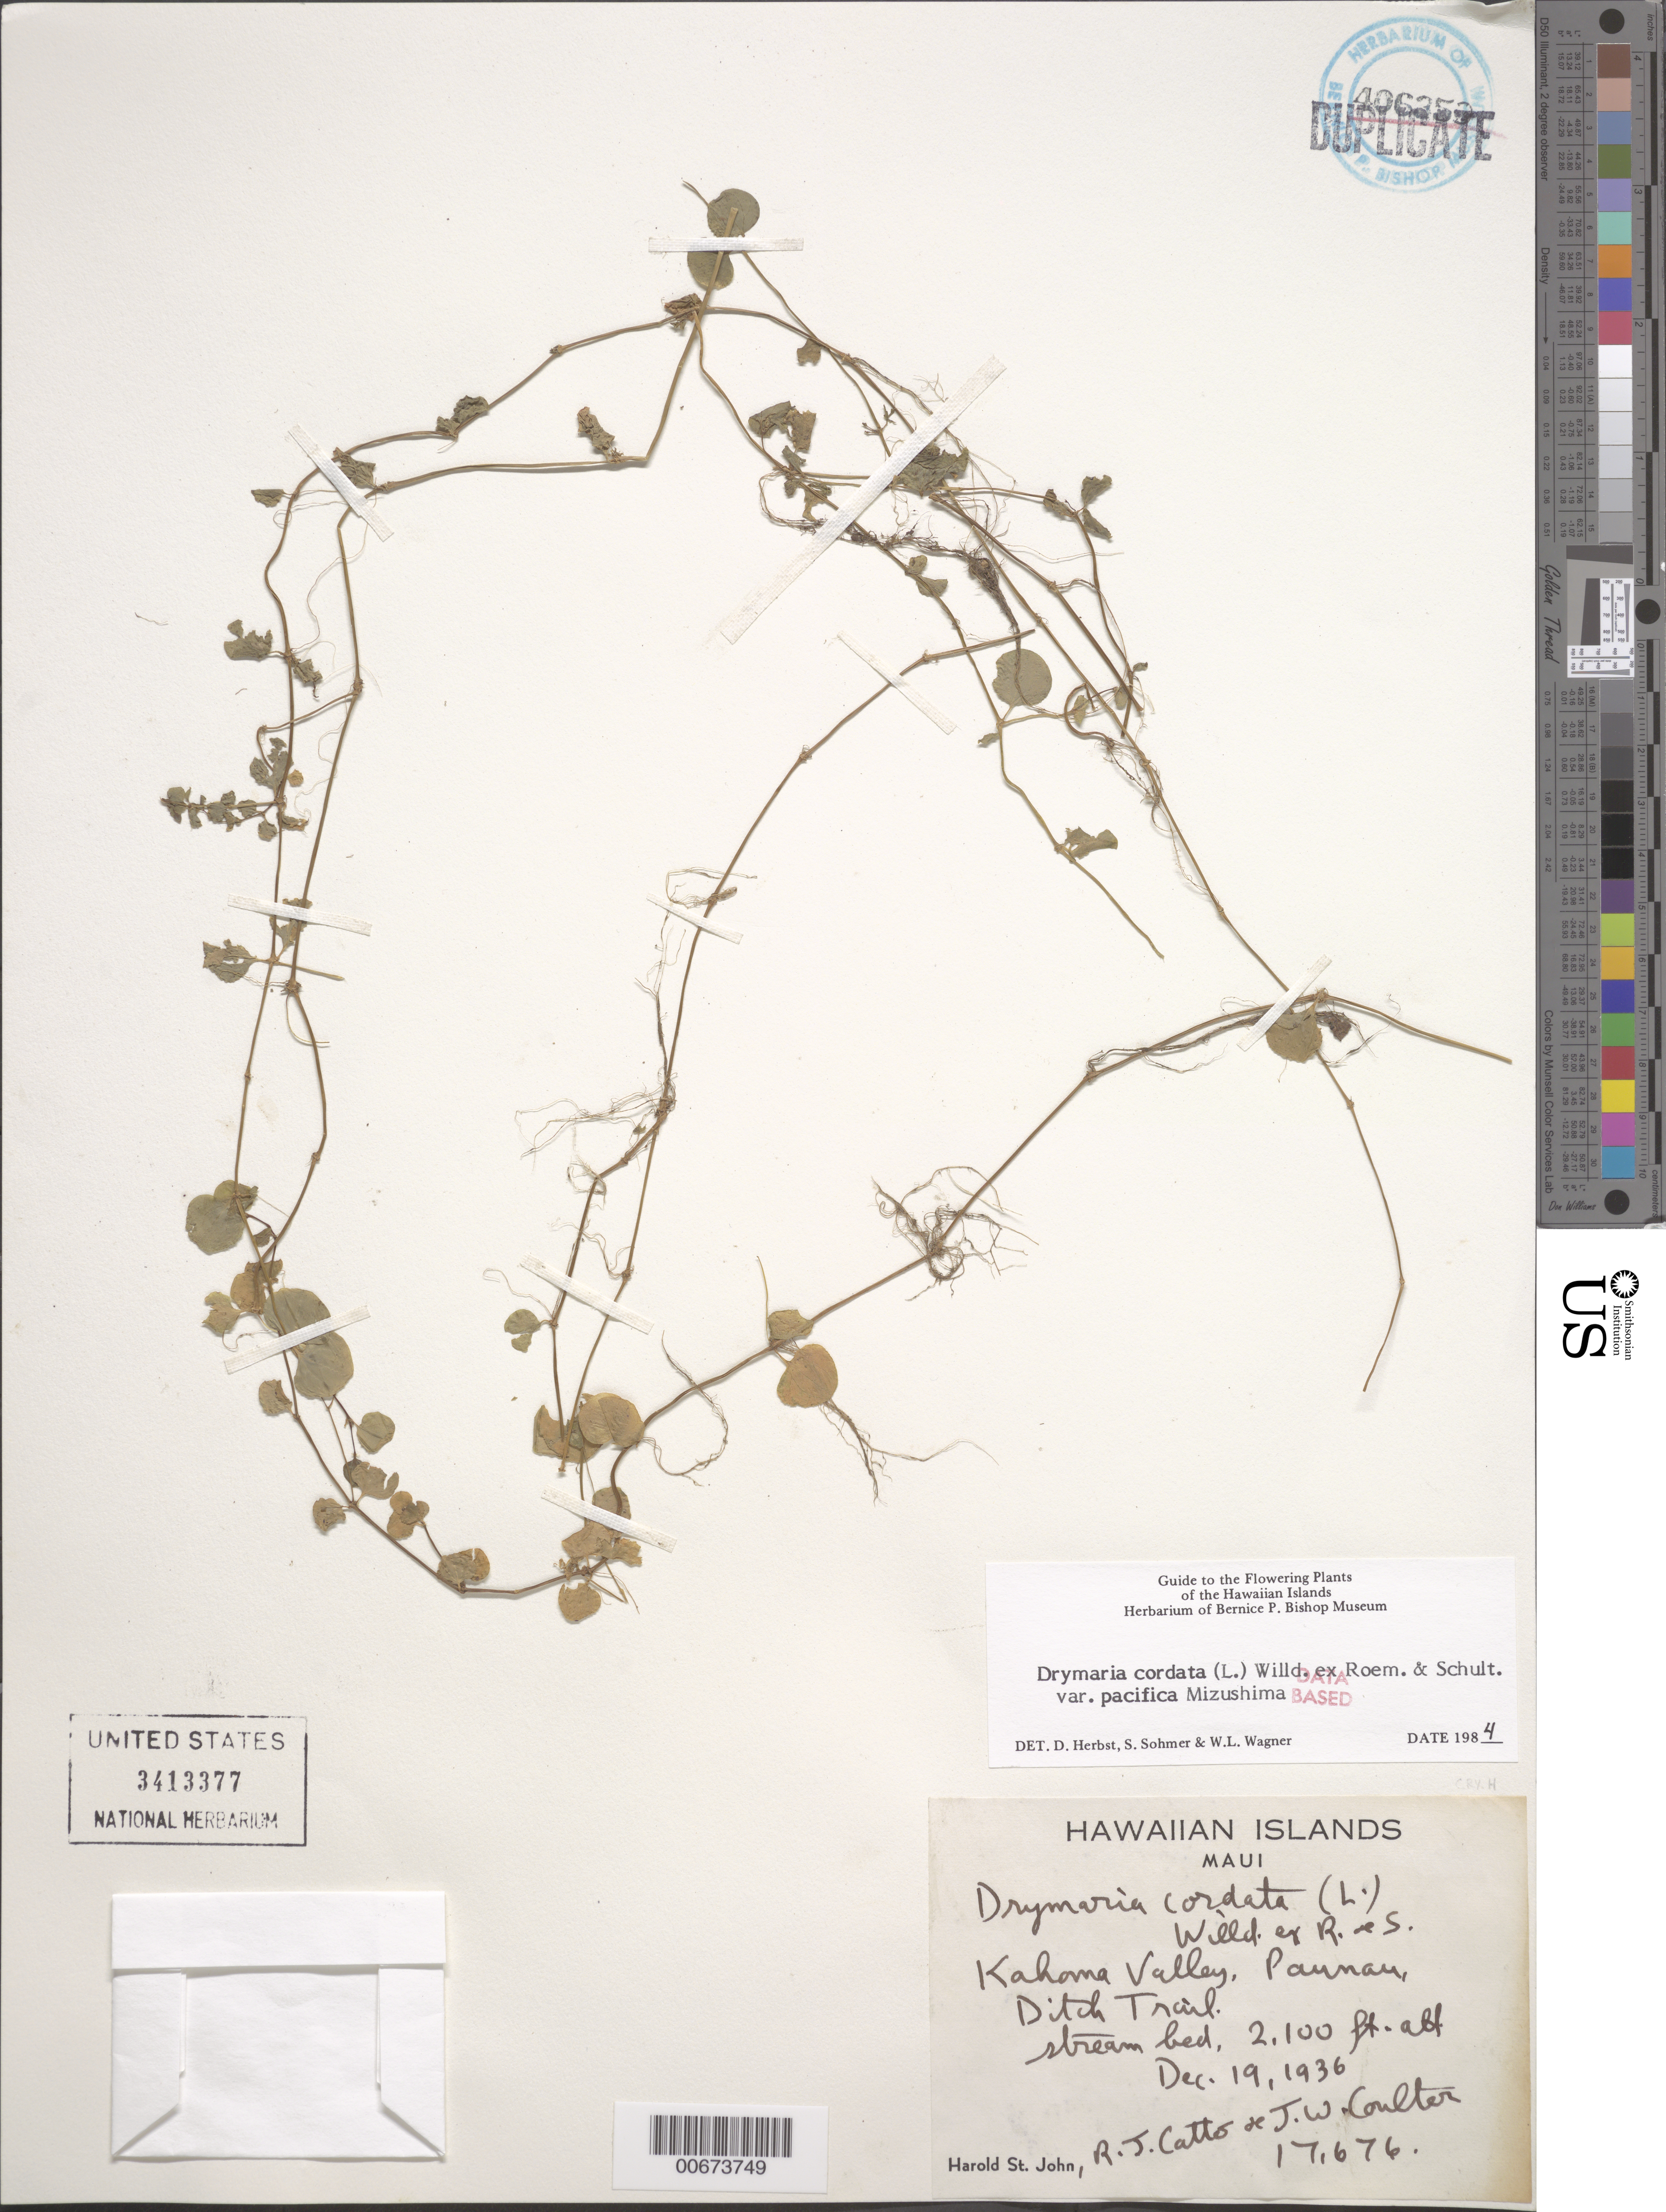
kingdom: Plantae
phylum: Tracheophyta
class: Magnoliopsida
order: Caryophyllales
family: Caryophyllaceae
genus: Drymaria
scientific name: Drymaria cordata var. pacifica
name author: M. Mizush.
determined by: Herbst, D. R.; Sohmer, S. H.; Wagner, W. L.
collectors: H. St. John, R. Catto & J. W. Coulter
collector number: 17676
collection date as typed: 19 Dec 1936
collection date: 1936-12-19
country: United States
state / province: Hawaii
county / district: Maui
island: Maui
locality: Kahoma Valley, Paunau, Ditch Trail, stream bed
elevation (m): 640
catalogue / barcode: US 3413377